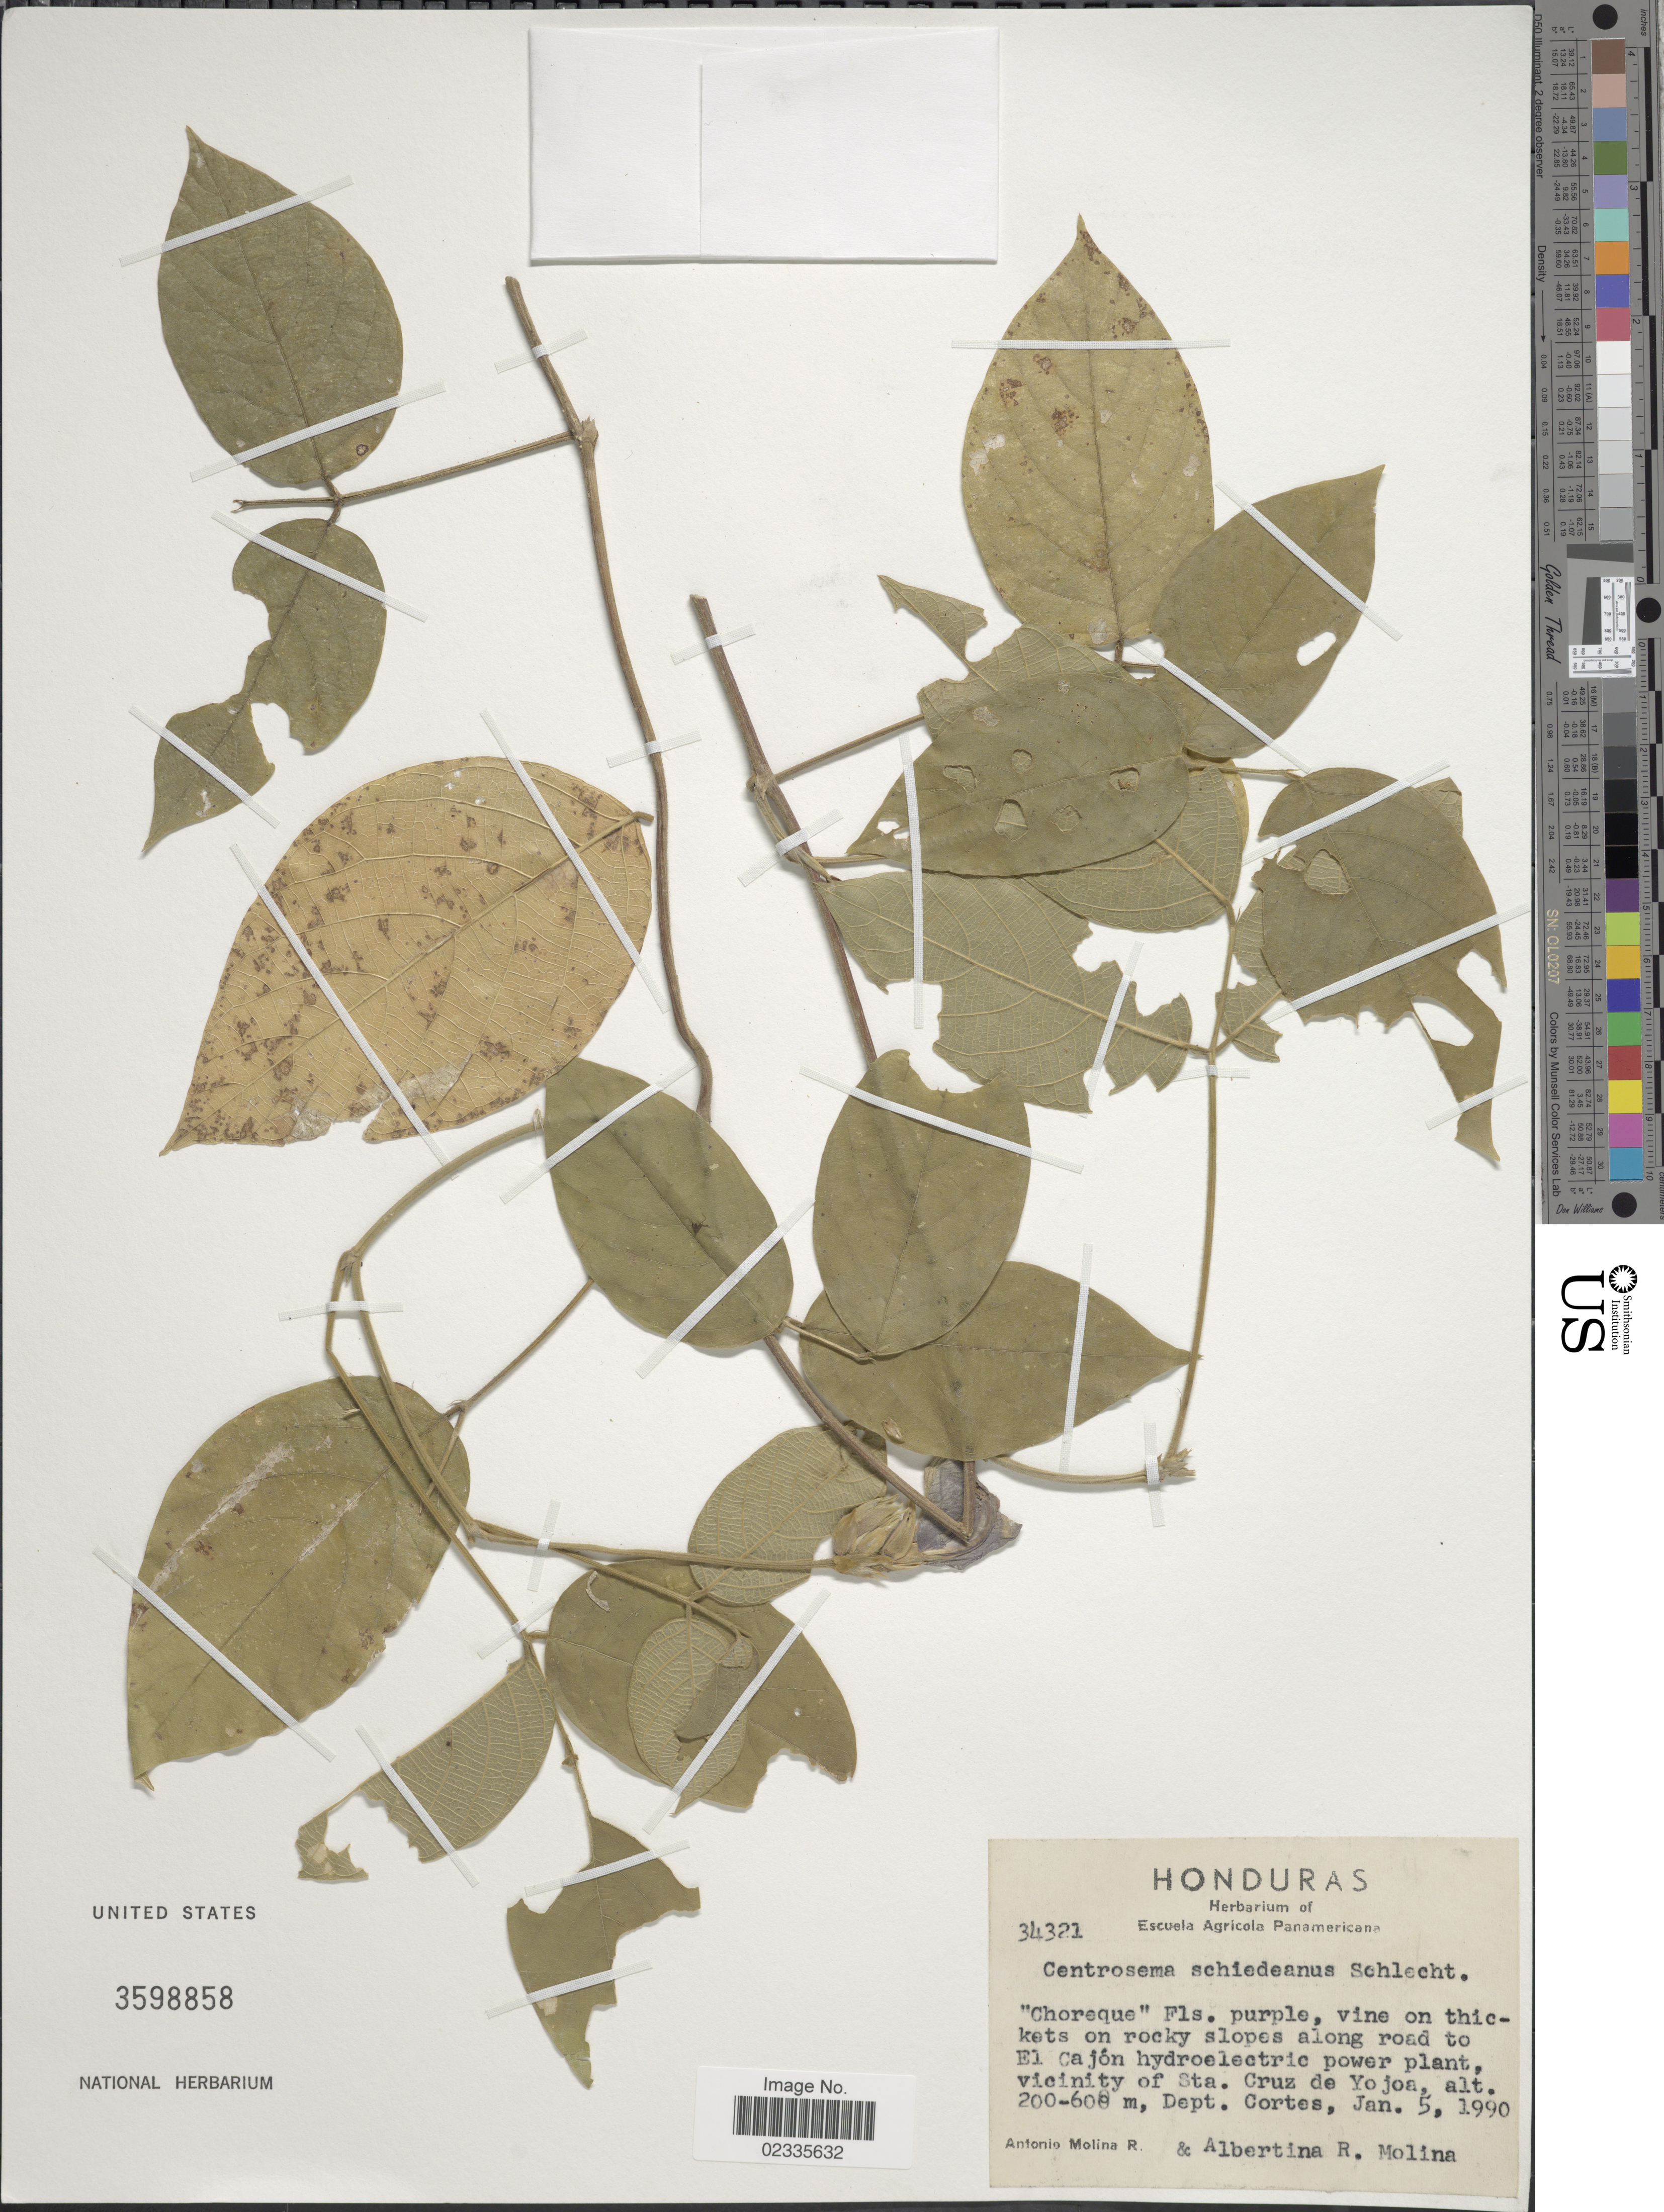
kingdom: Plantae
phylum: Tracheophyta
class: Magnoliopsida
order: Fabales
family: Fabaceae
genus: Centrosema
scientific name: Centrosema pubescens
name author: Benth.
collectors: A. Molina R. & A. R. Molina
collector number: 34321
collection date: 1990-01-05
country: Honduras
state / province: Cortés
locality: Vine on thickets on rocky slopes along road to El Cajon hydroelectric power plant, vicinity of Sta. Cruz de Yojoa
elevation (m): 200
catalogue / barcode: US 3598858